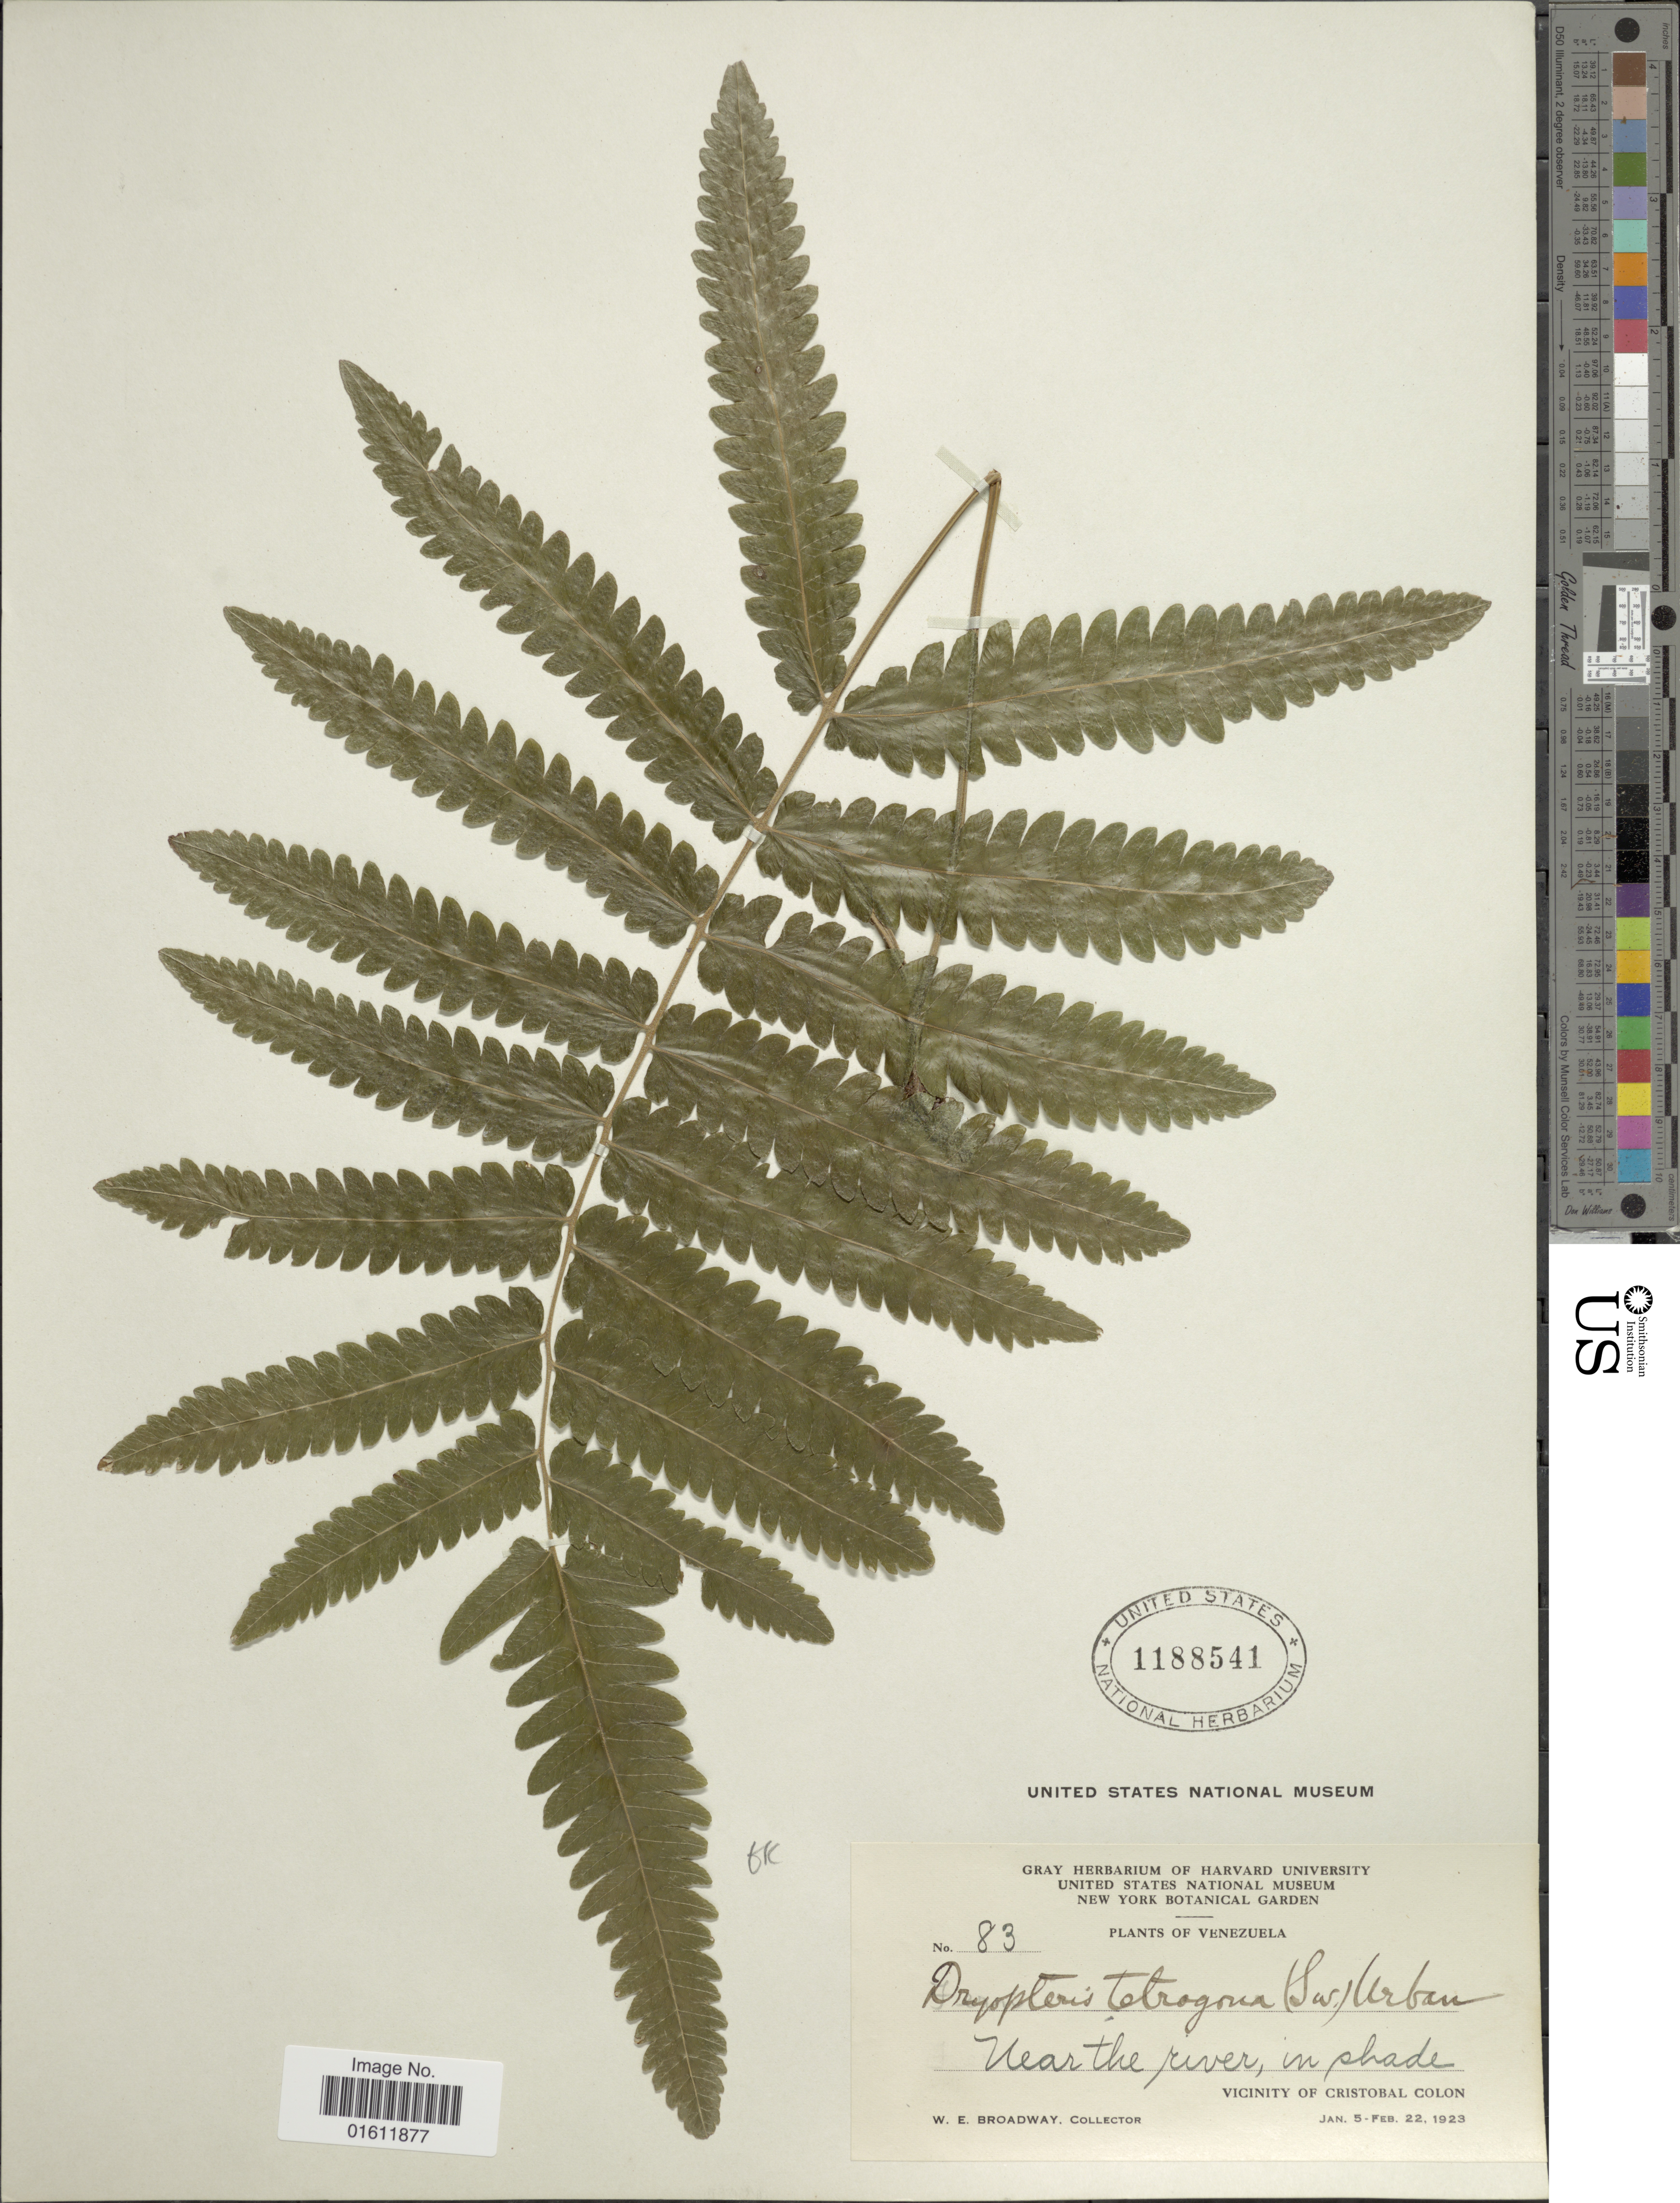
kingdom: Plantae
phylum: Tracheophyta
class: Polypodiopsida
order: Polypodiales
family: Thelypteridaceae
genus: Goniopteris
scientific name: Goniopteris tetragona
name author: (C. Presl) Sw.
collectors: W. E. Broadway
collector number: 83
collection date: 1923-01-05/1923-02-22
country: Venezuela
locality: The Balcon, near the river, vicinity of Cristobal Colon.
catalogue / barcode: US 1188541